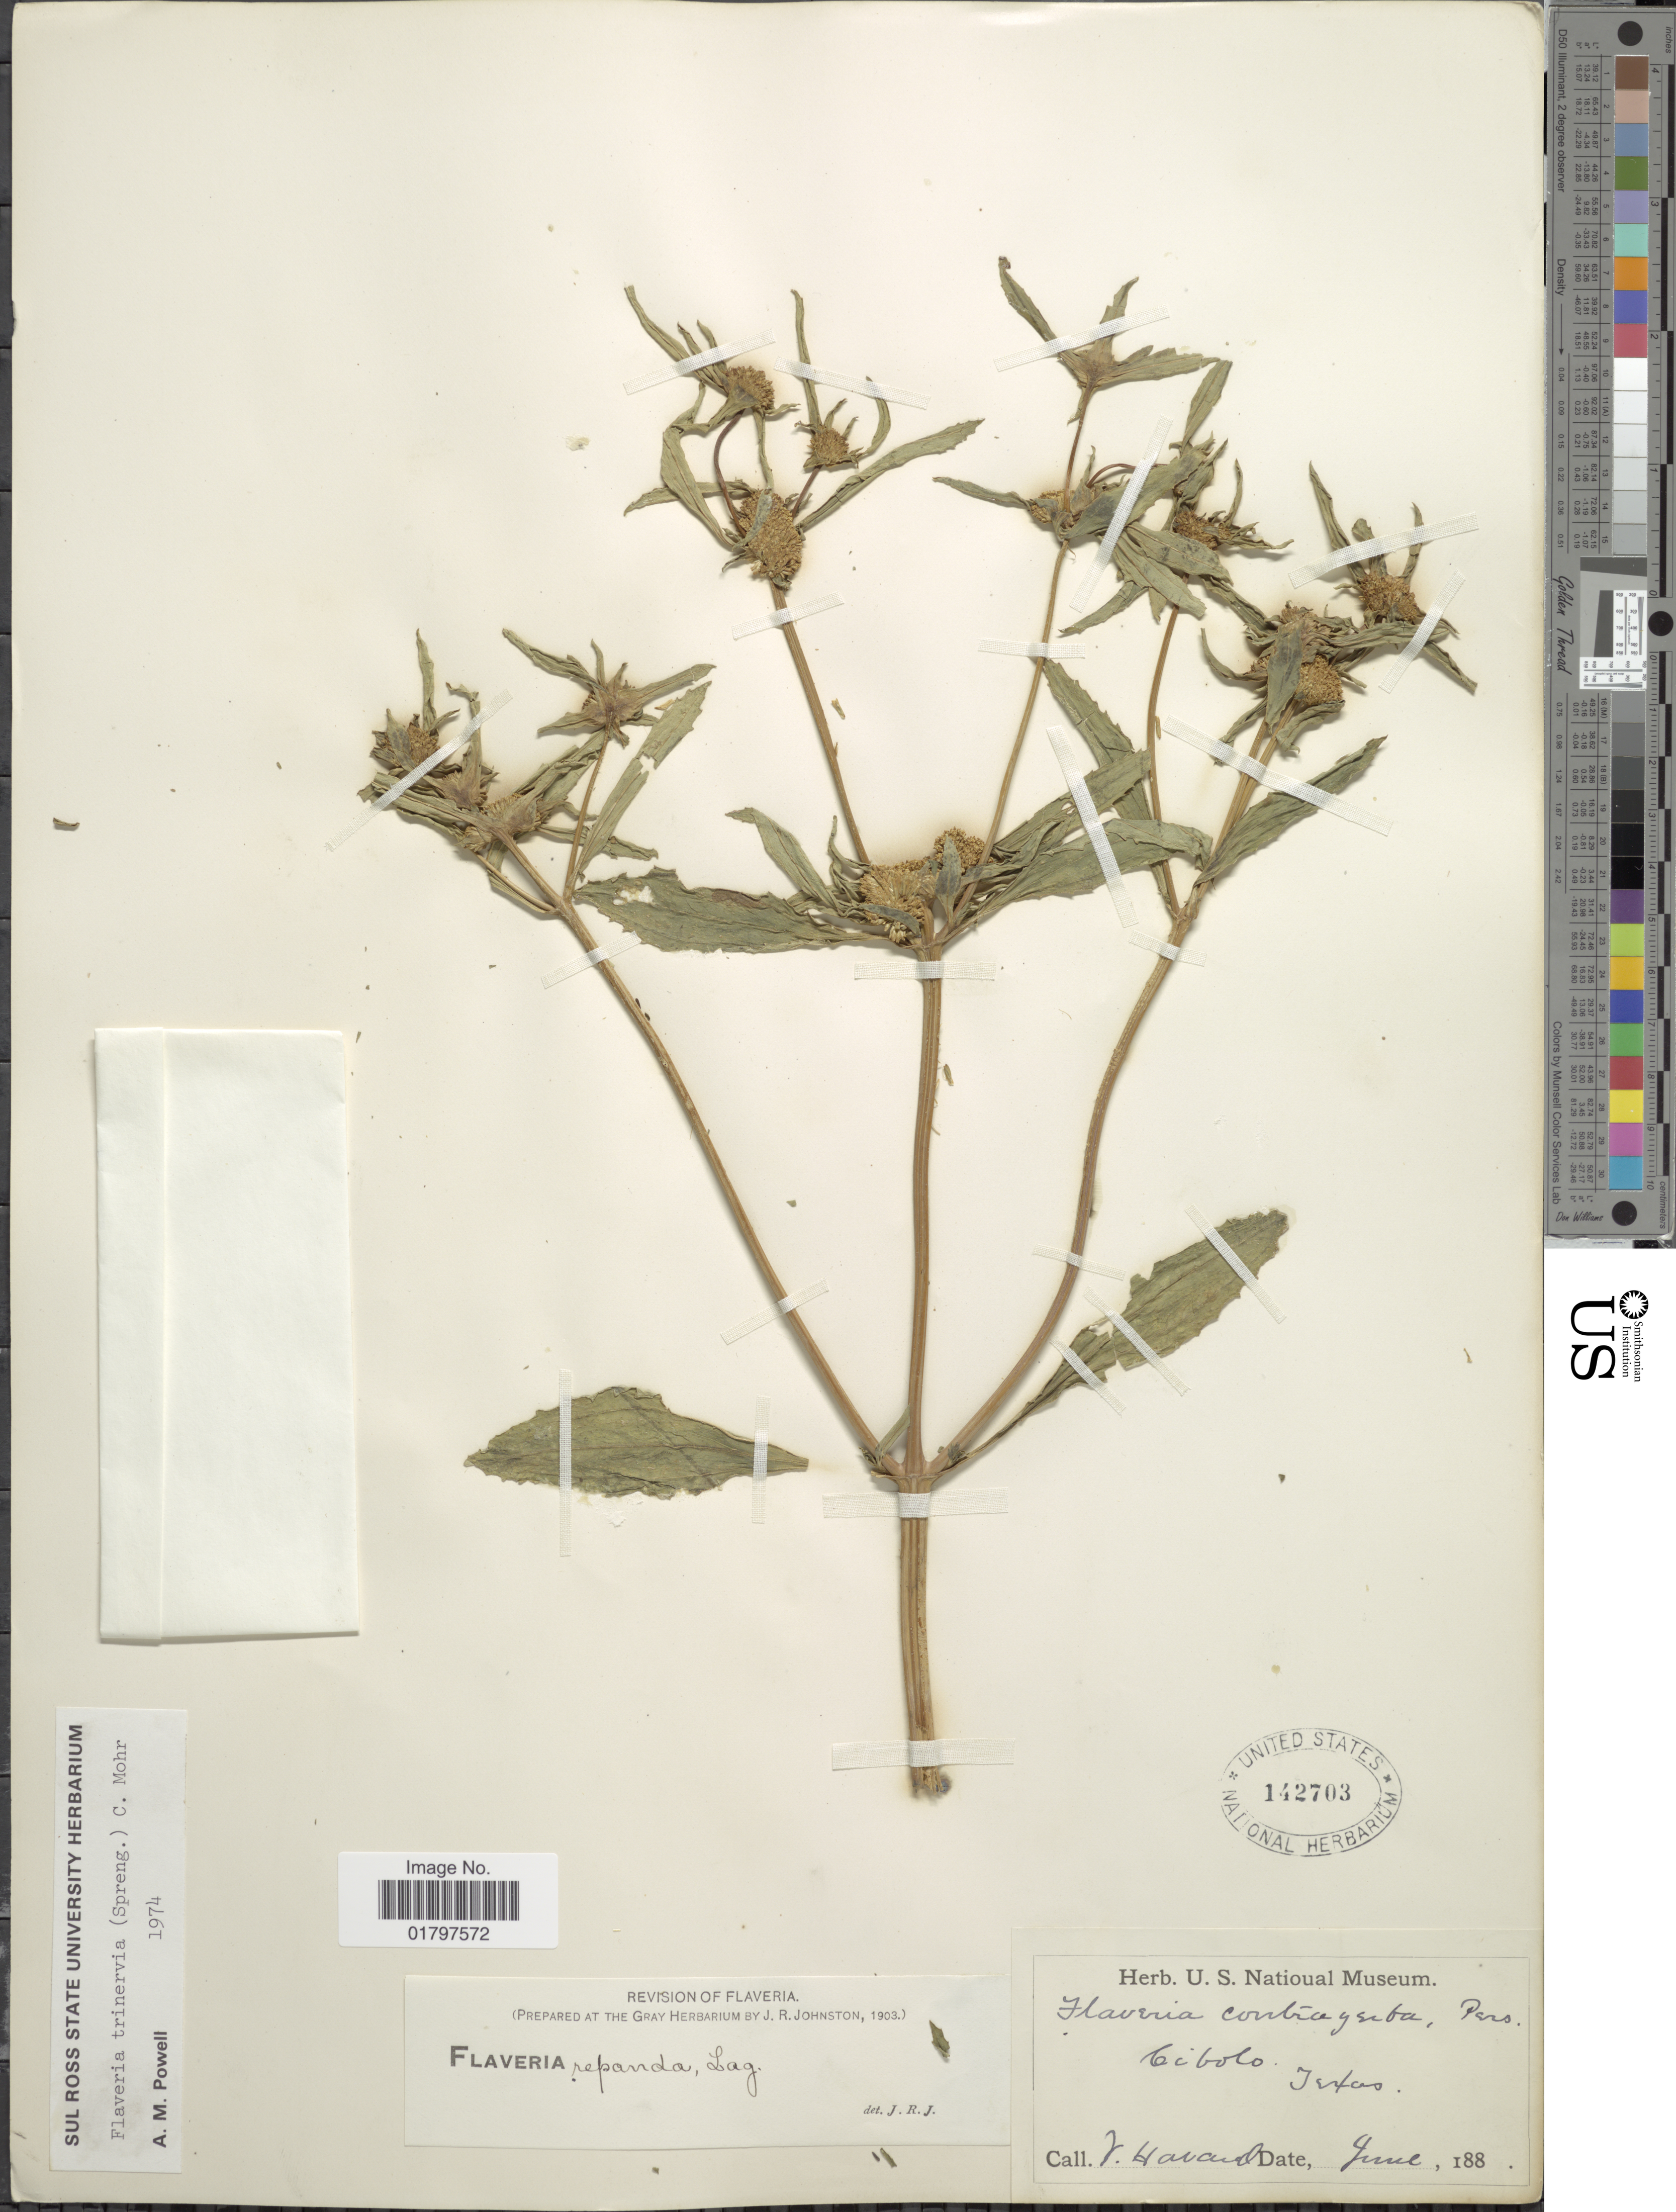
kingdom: Plantae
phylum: Tracheophyta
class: Magnoliopsida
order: Asterales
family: Asteraceae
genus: Flaveria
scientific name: Flaveria trinervia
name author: (Spreng.) C. Mohr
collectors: V. Havard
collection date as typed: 188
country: United States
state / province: Texas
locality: Cibolo, Texas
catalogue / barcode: US 142703